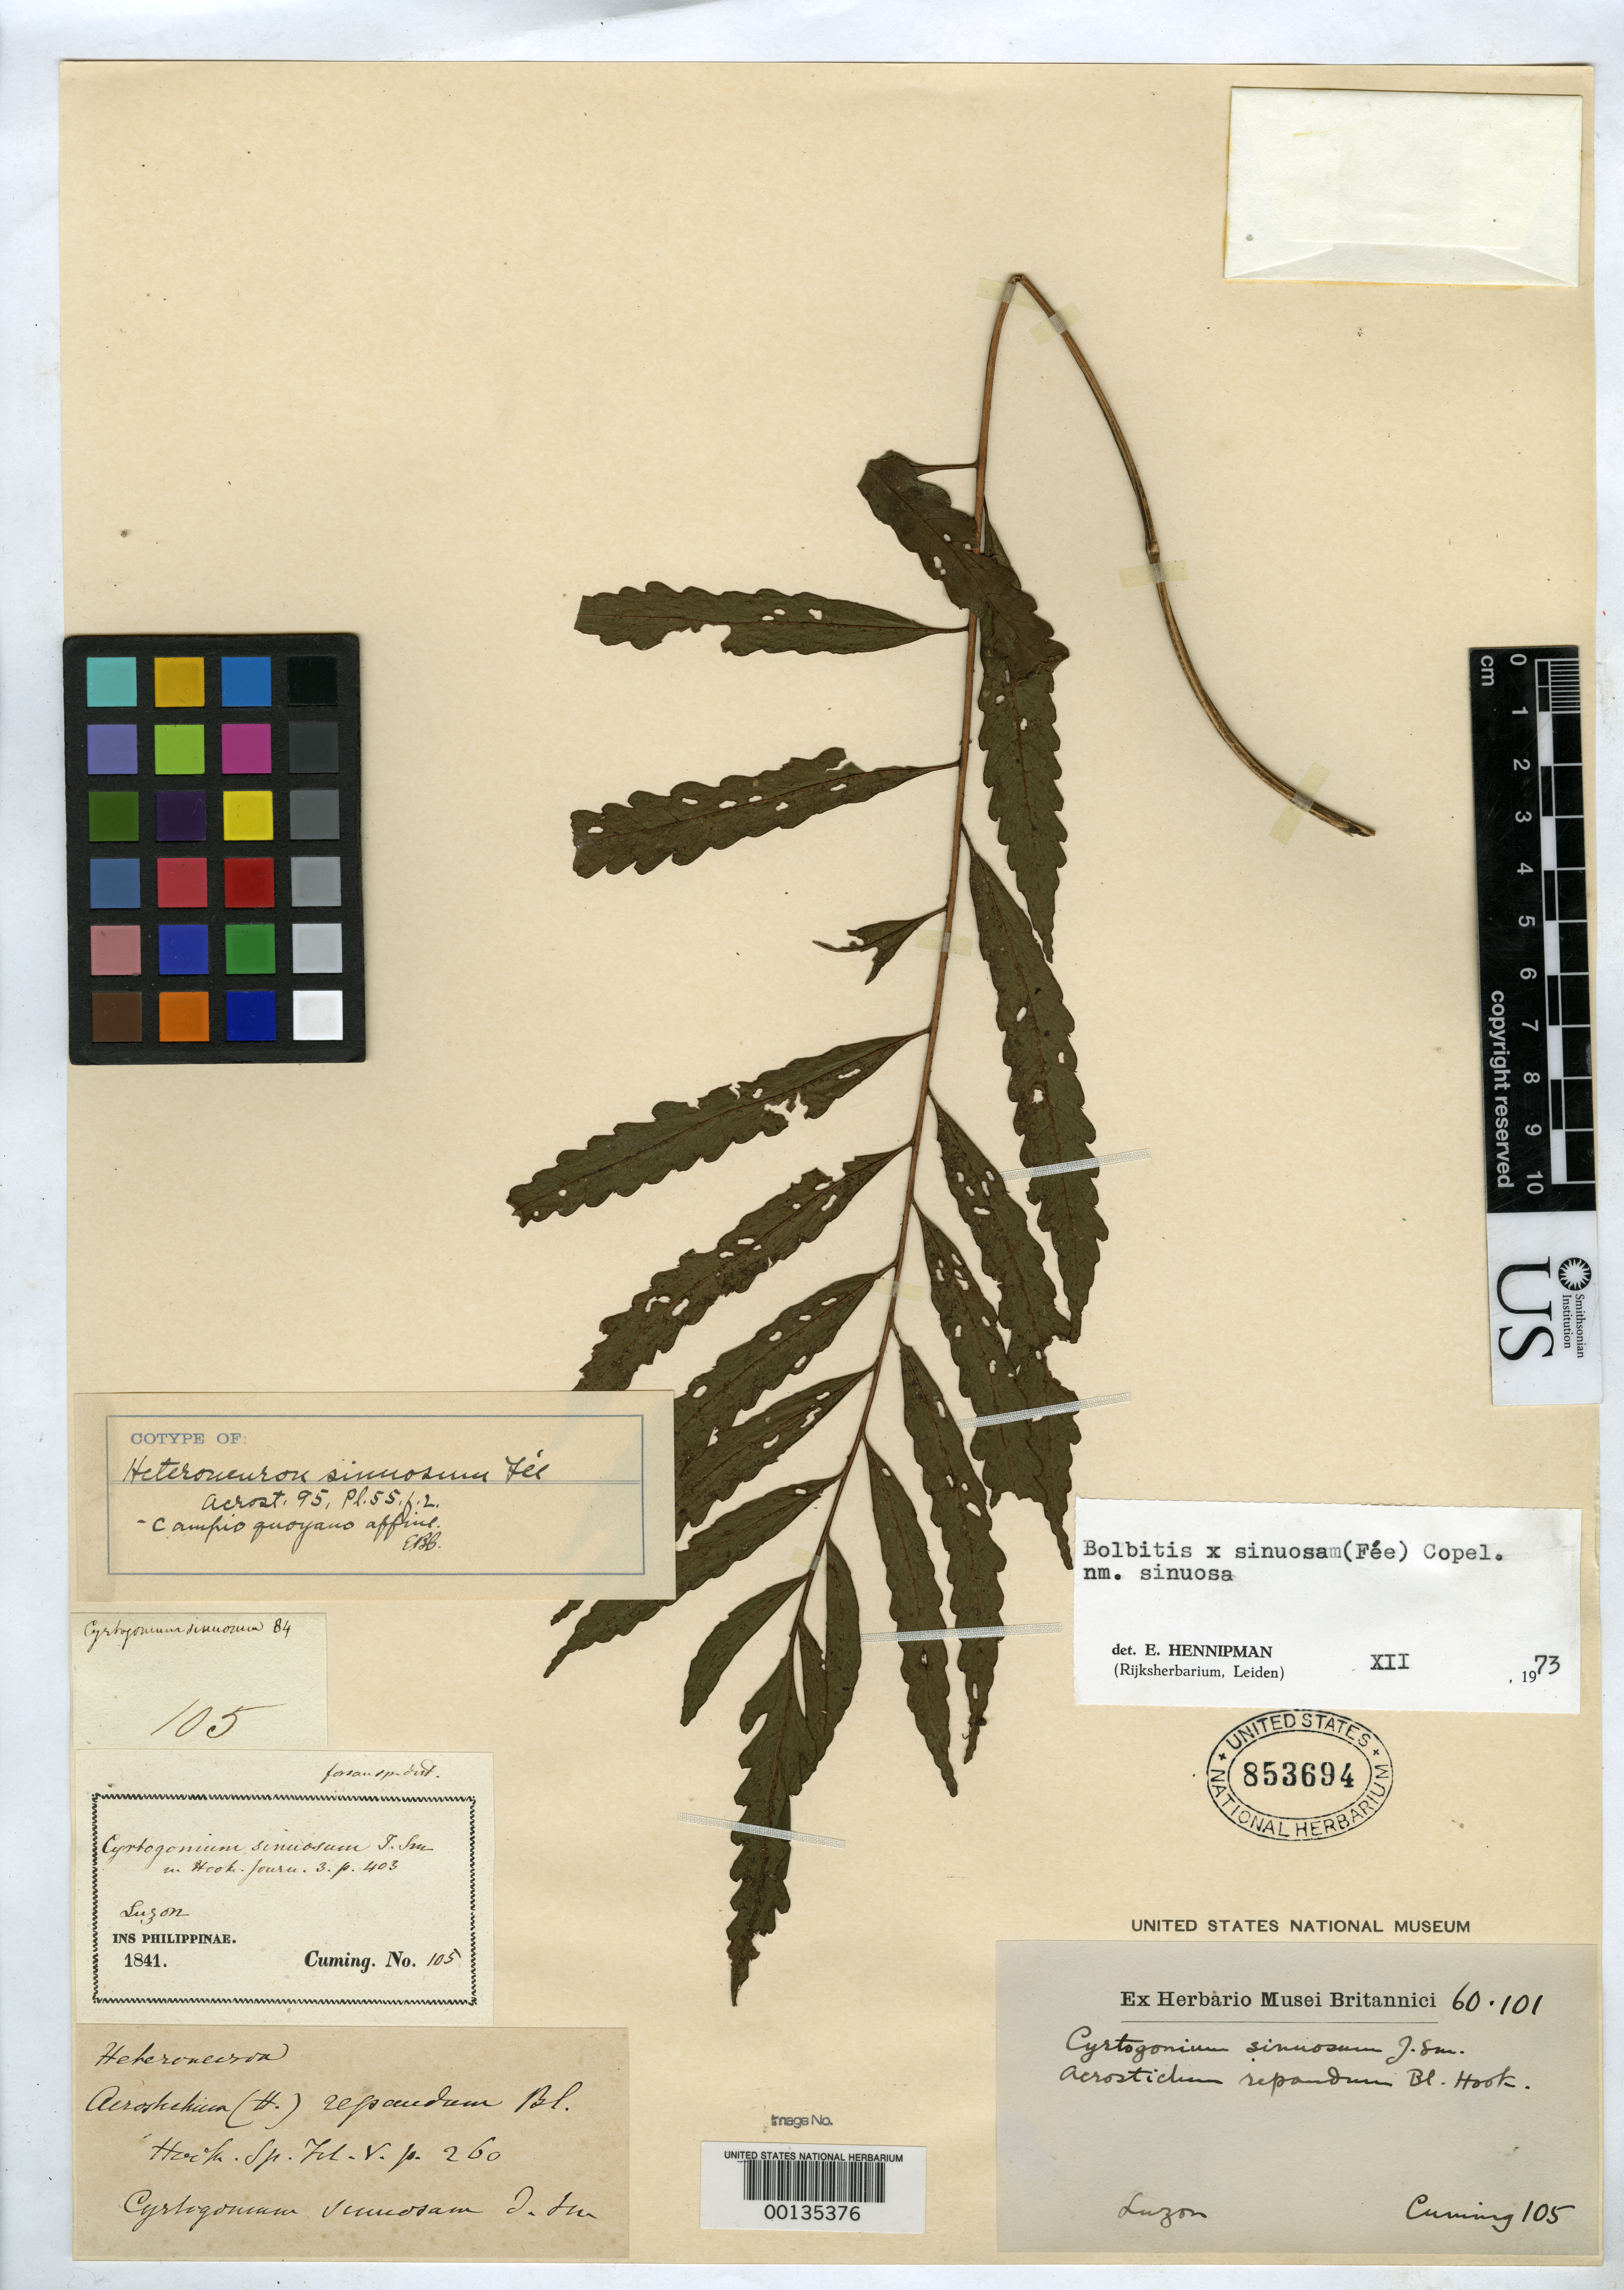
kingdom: Plantae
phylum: Tracheophyta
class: Polypodiopsida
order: Polypodiales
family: Dryopteridaceae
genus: Heteroneurum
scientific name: Heteroneurum sinuosum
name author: Fée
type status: Type Collection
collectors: H. Cuming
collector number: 105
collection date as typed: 1841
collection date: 1841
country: Philippines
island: Luzon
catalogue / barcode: US 853694